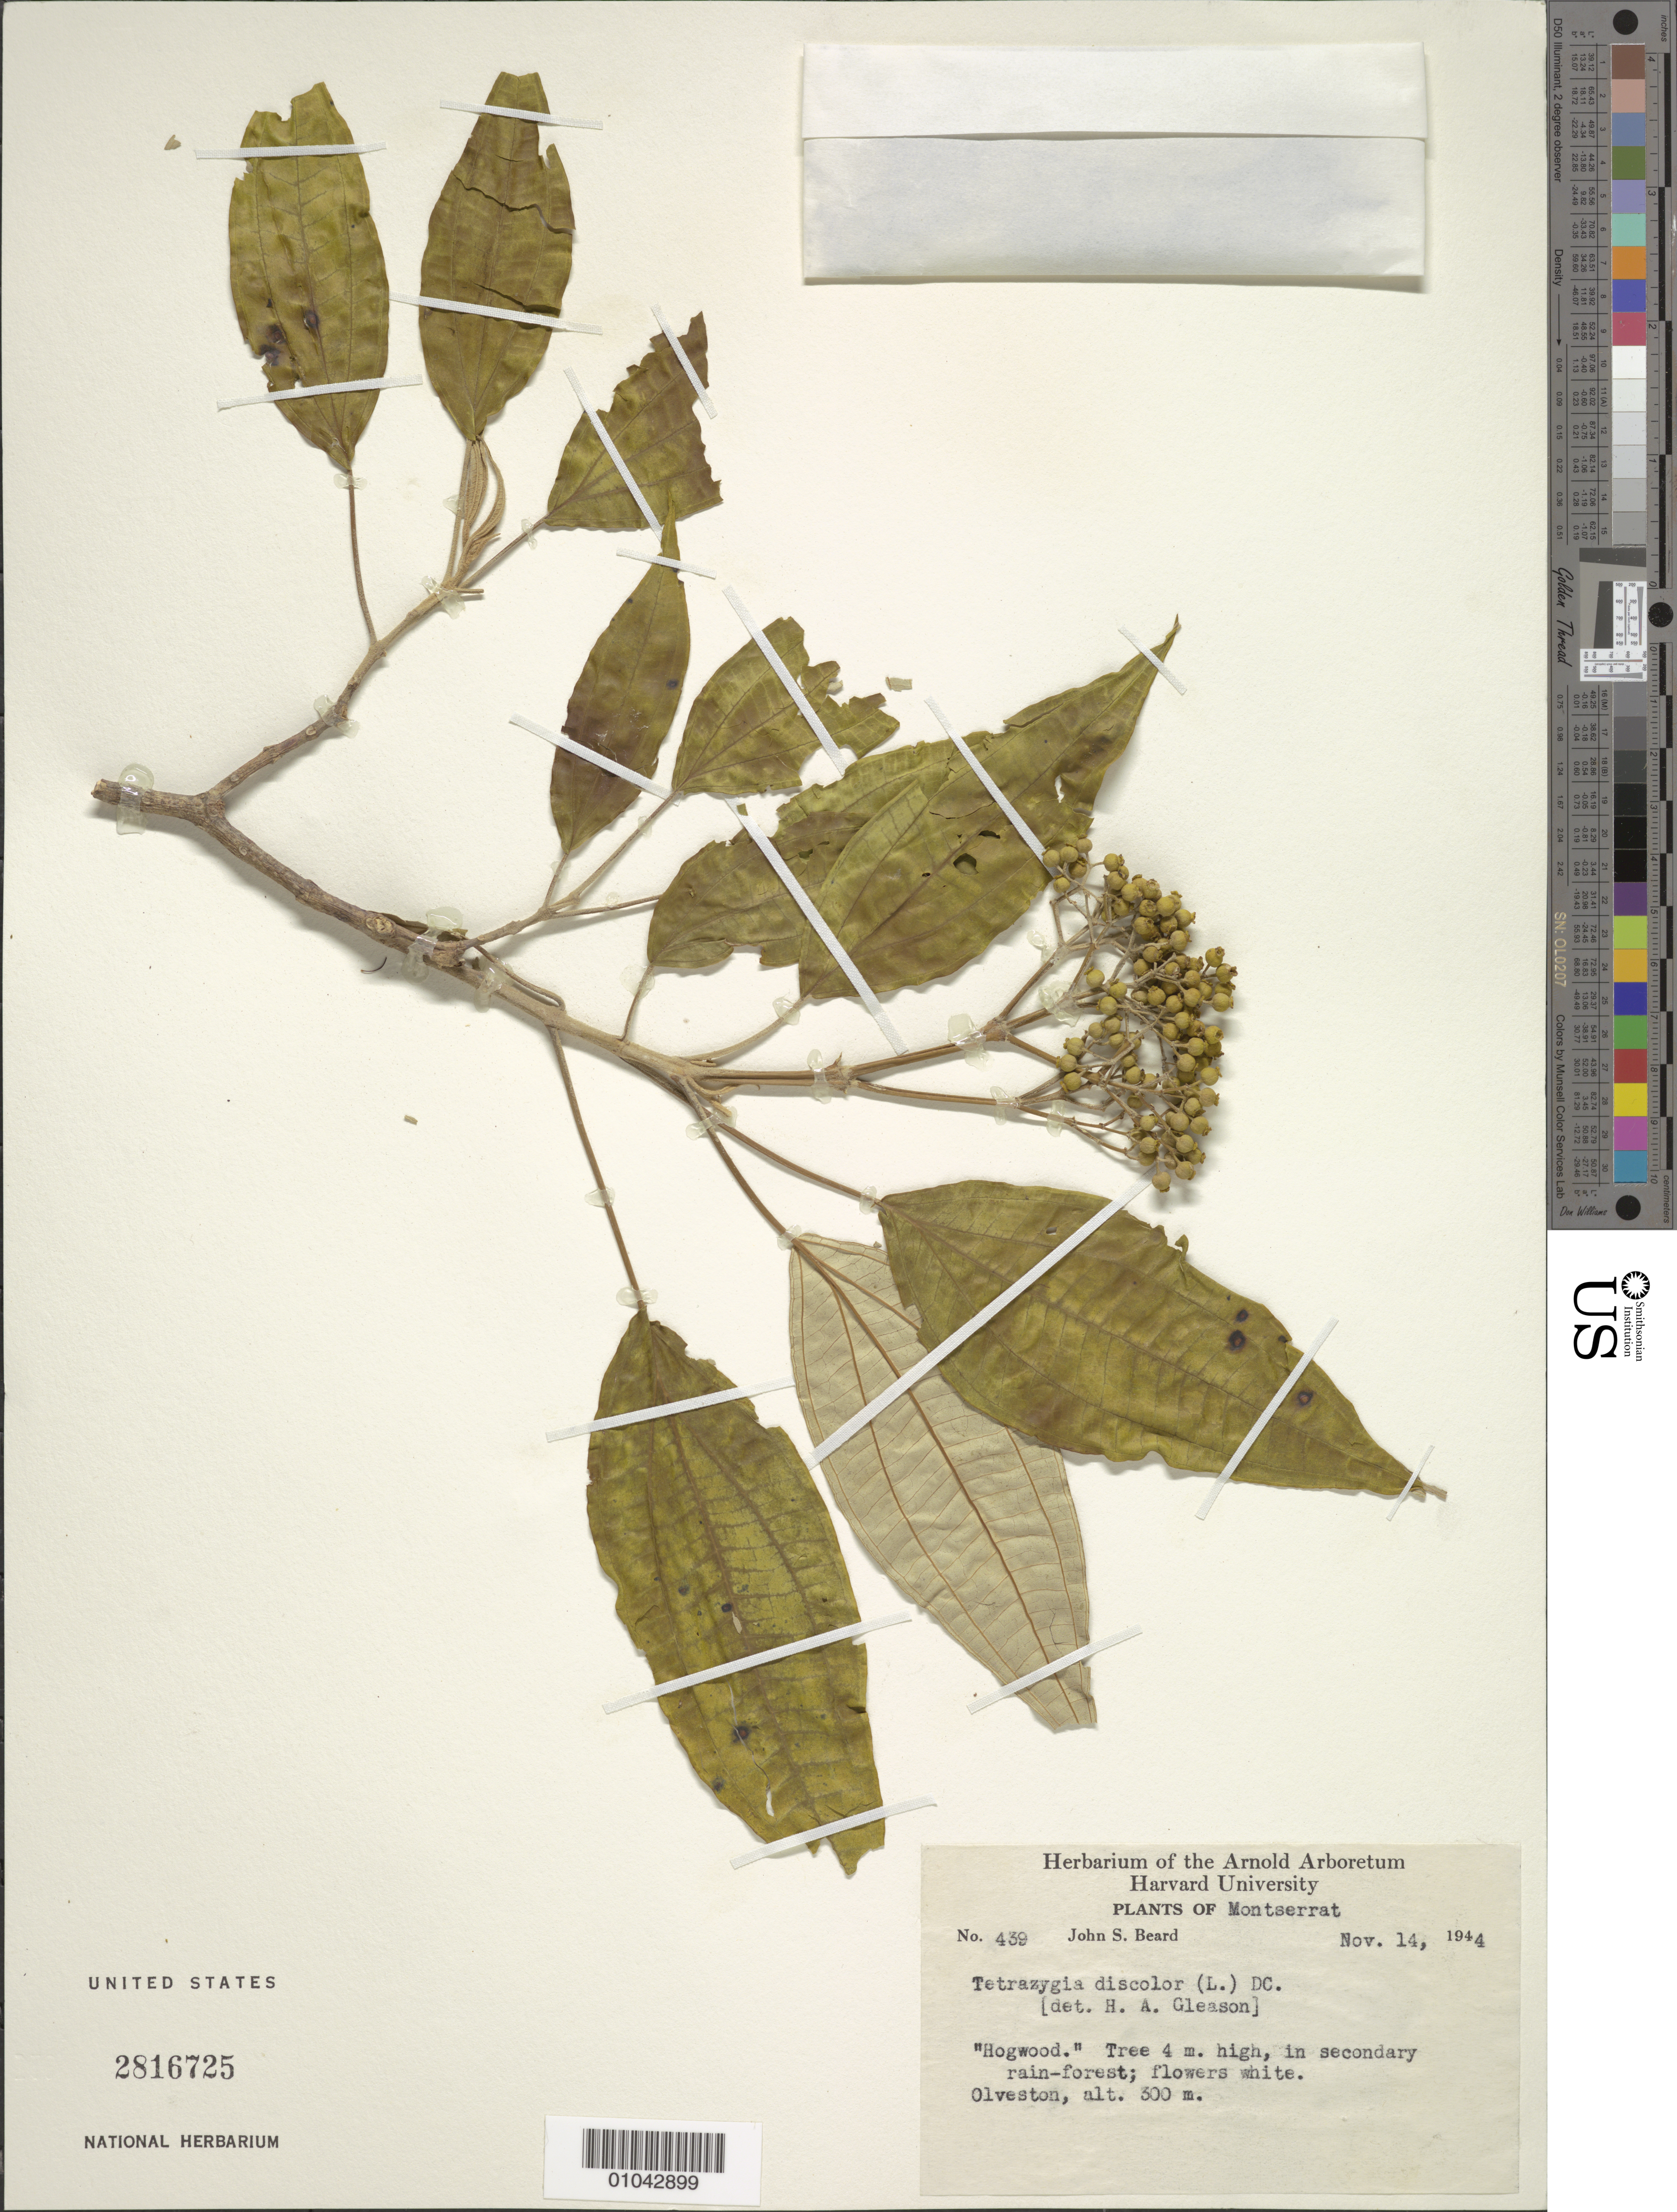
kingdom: Plantae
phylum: Tracheophyta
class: Magnoliopsida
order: Myrtales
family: Melastomataceae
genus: Tetrazygia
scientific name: Tetrazygia discolor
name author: (L.) DC.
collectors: J. Beard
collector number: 439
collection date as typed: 14 Nov 1944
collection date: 1944-11-14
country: Montserrat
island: Montserrat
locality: Olveston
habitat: Secondary rainforest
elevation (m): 300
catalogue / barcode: US 2816725